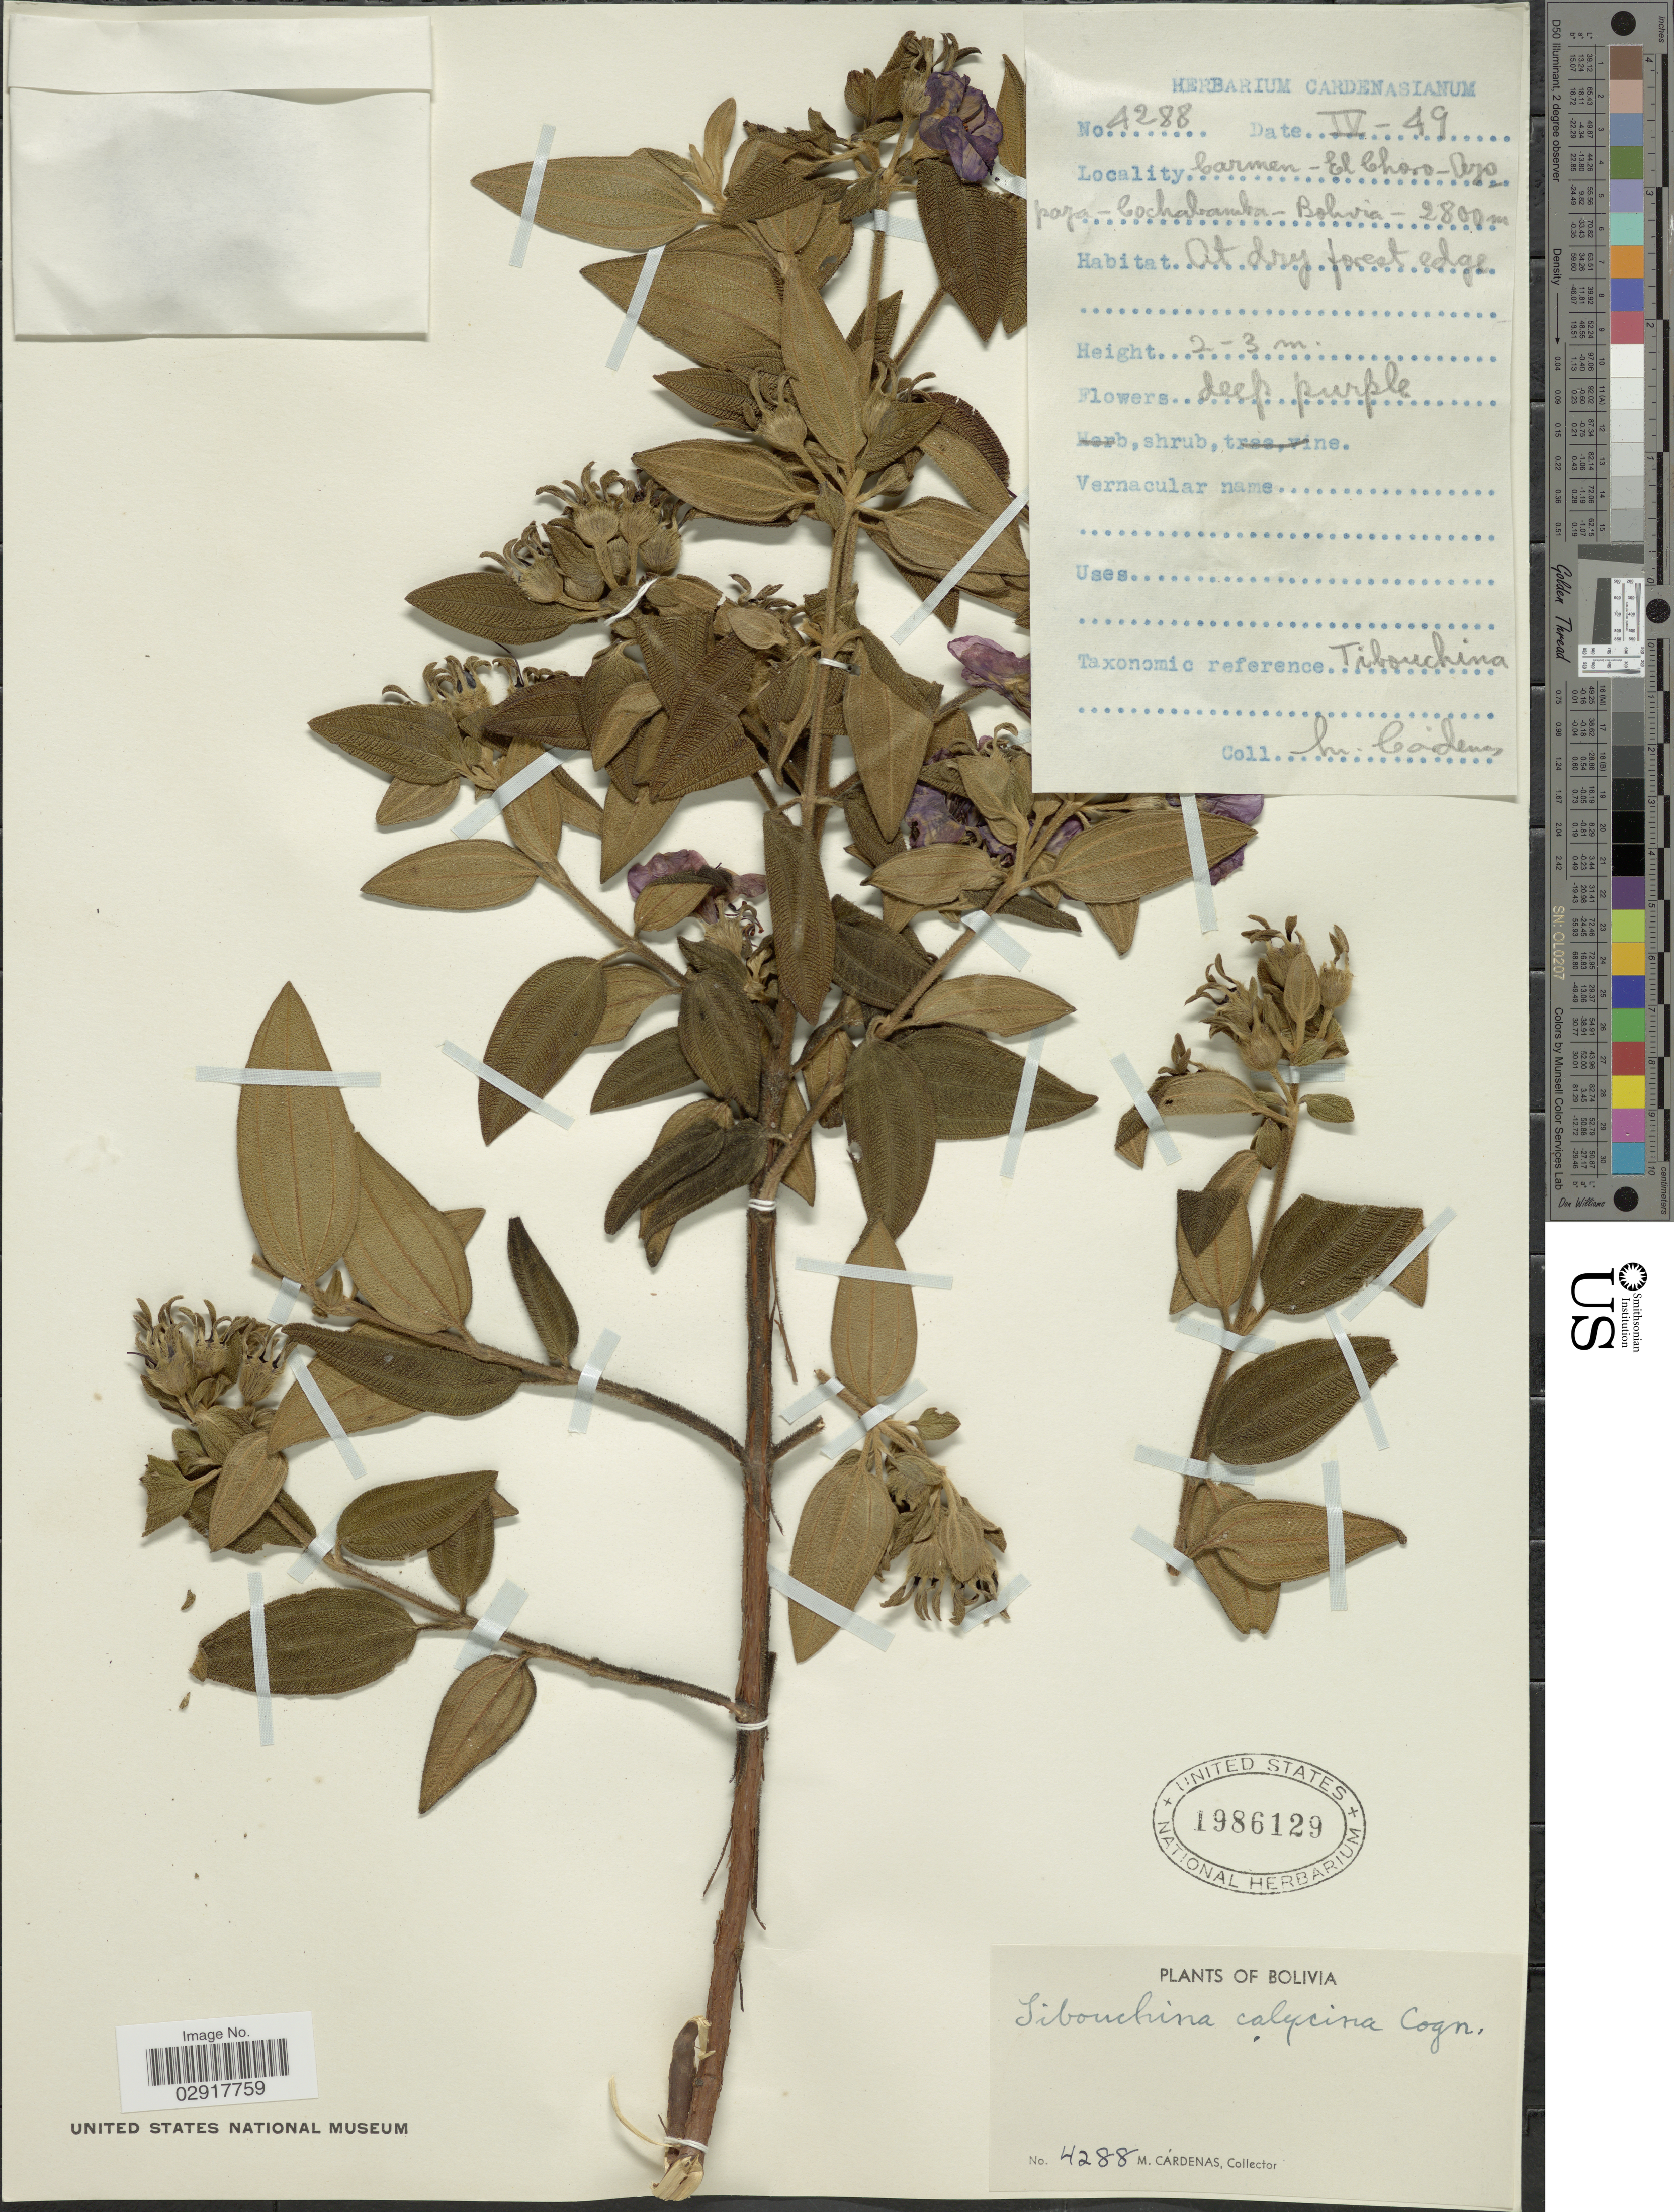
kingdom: Plantae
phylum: Tracheophyta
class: Magnoliopsida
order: Myrtales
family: Melastomataceae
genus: Tibouchina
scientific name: Tibouchina bicolor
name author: (Naudin) Cogn.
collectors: M. Cárdenas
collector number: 4288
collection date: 1949-04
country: Bolivia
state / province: Cochabamba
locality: Carmen - El Choro -Ayopay. At dry forest edge.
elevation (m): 2800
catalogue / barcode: US 1986129